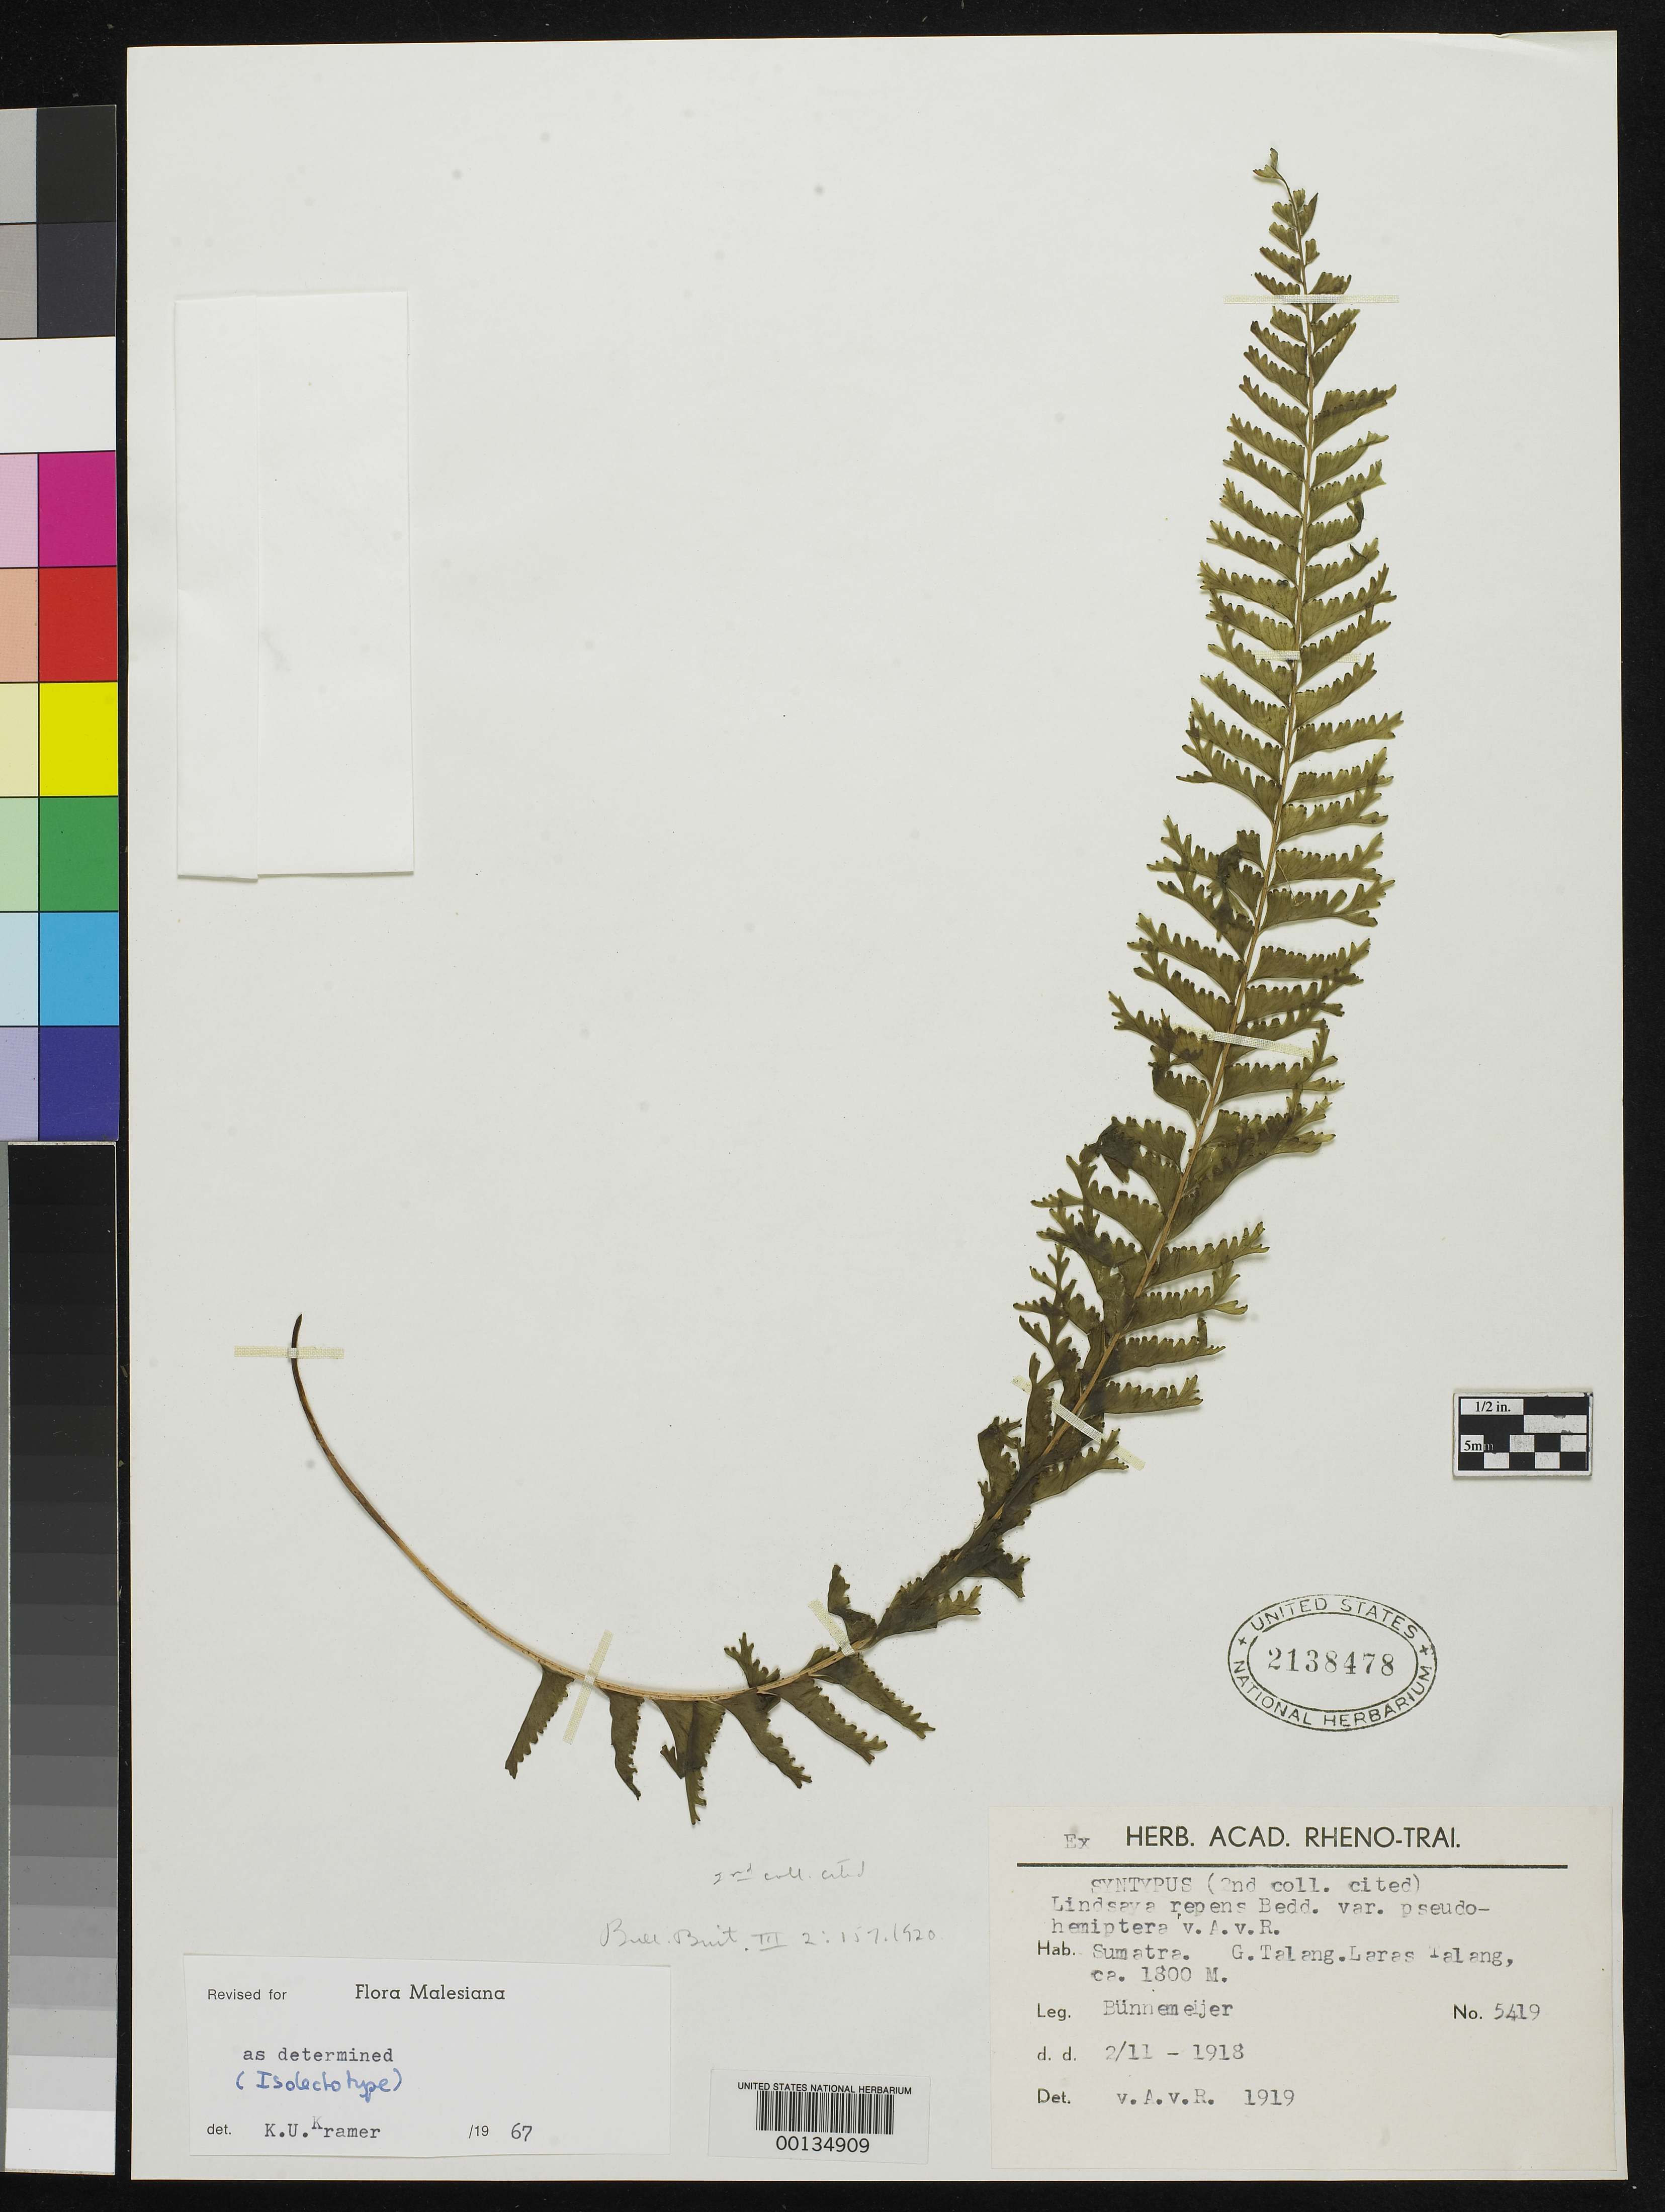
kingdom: Plantae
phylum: Tracheophyta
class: Polypodiopsida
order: Polypodiales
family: Lindsaeaceae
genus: Lindsaea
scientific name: Lindsaea repens var. pseudohemiptera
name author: Alderw.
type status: Syntype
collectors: -. Bunnemeijer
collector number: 5419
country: Indonesia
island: Sumatra.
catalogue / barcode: US 2138478